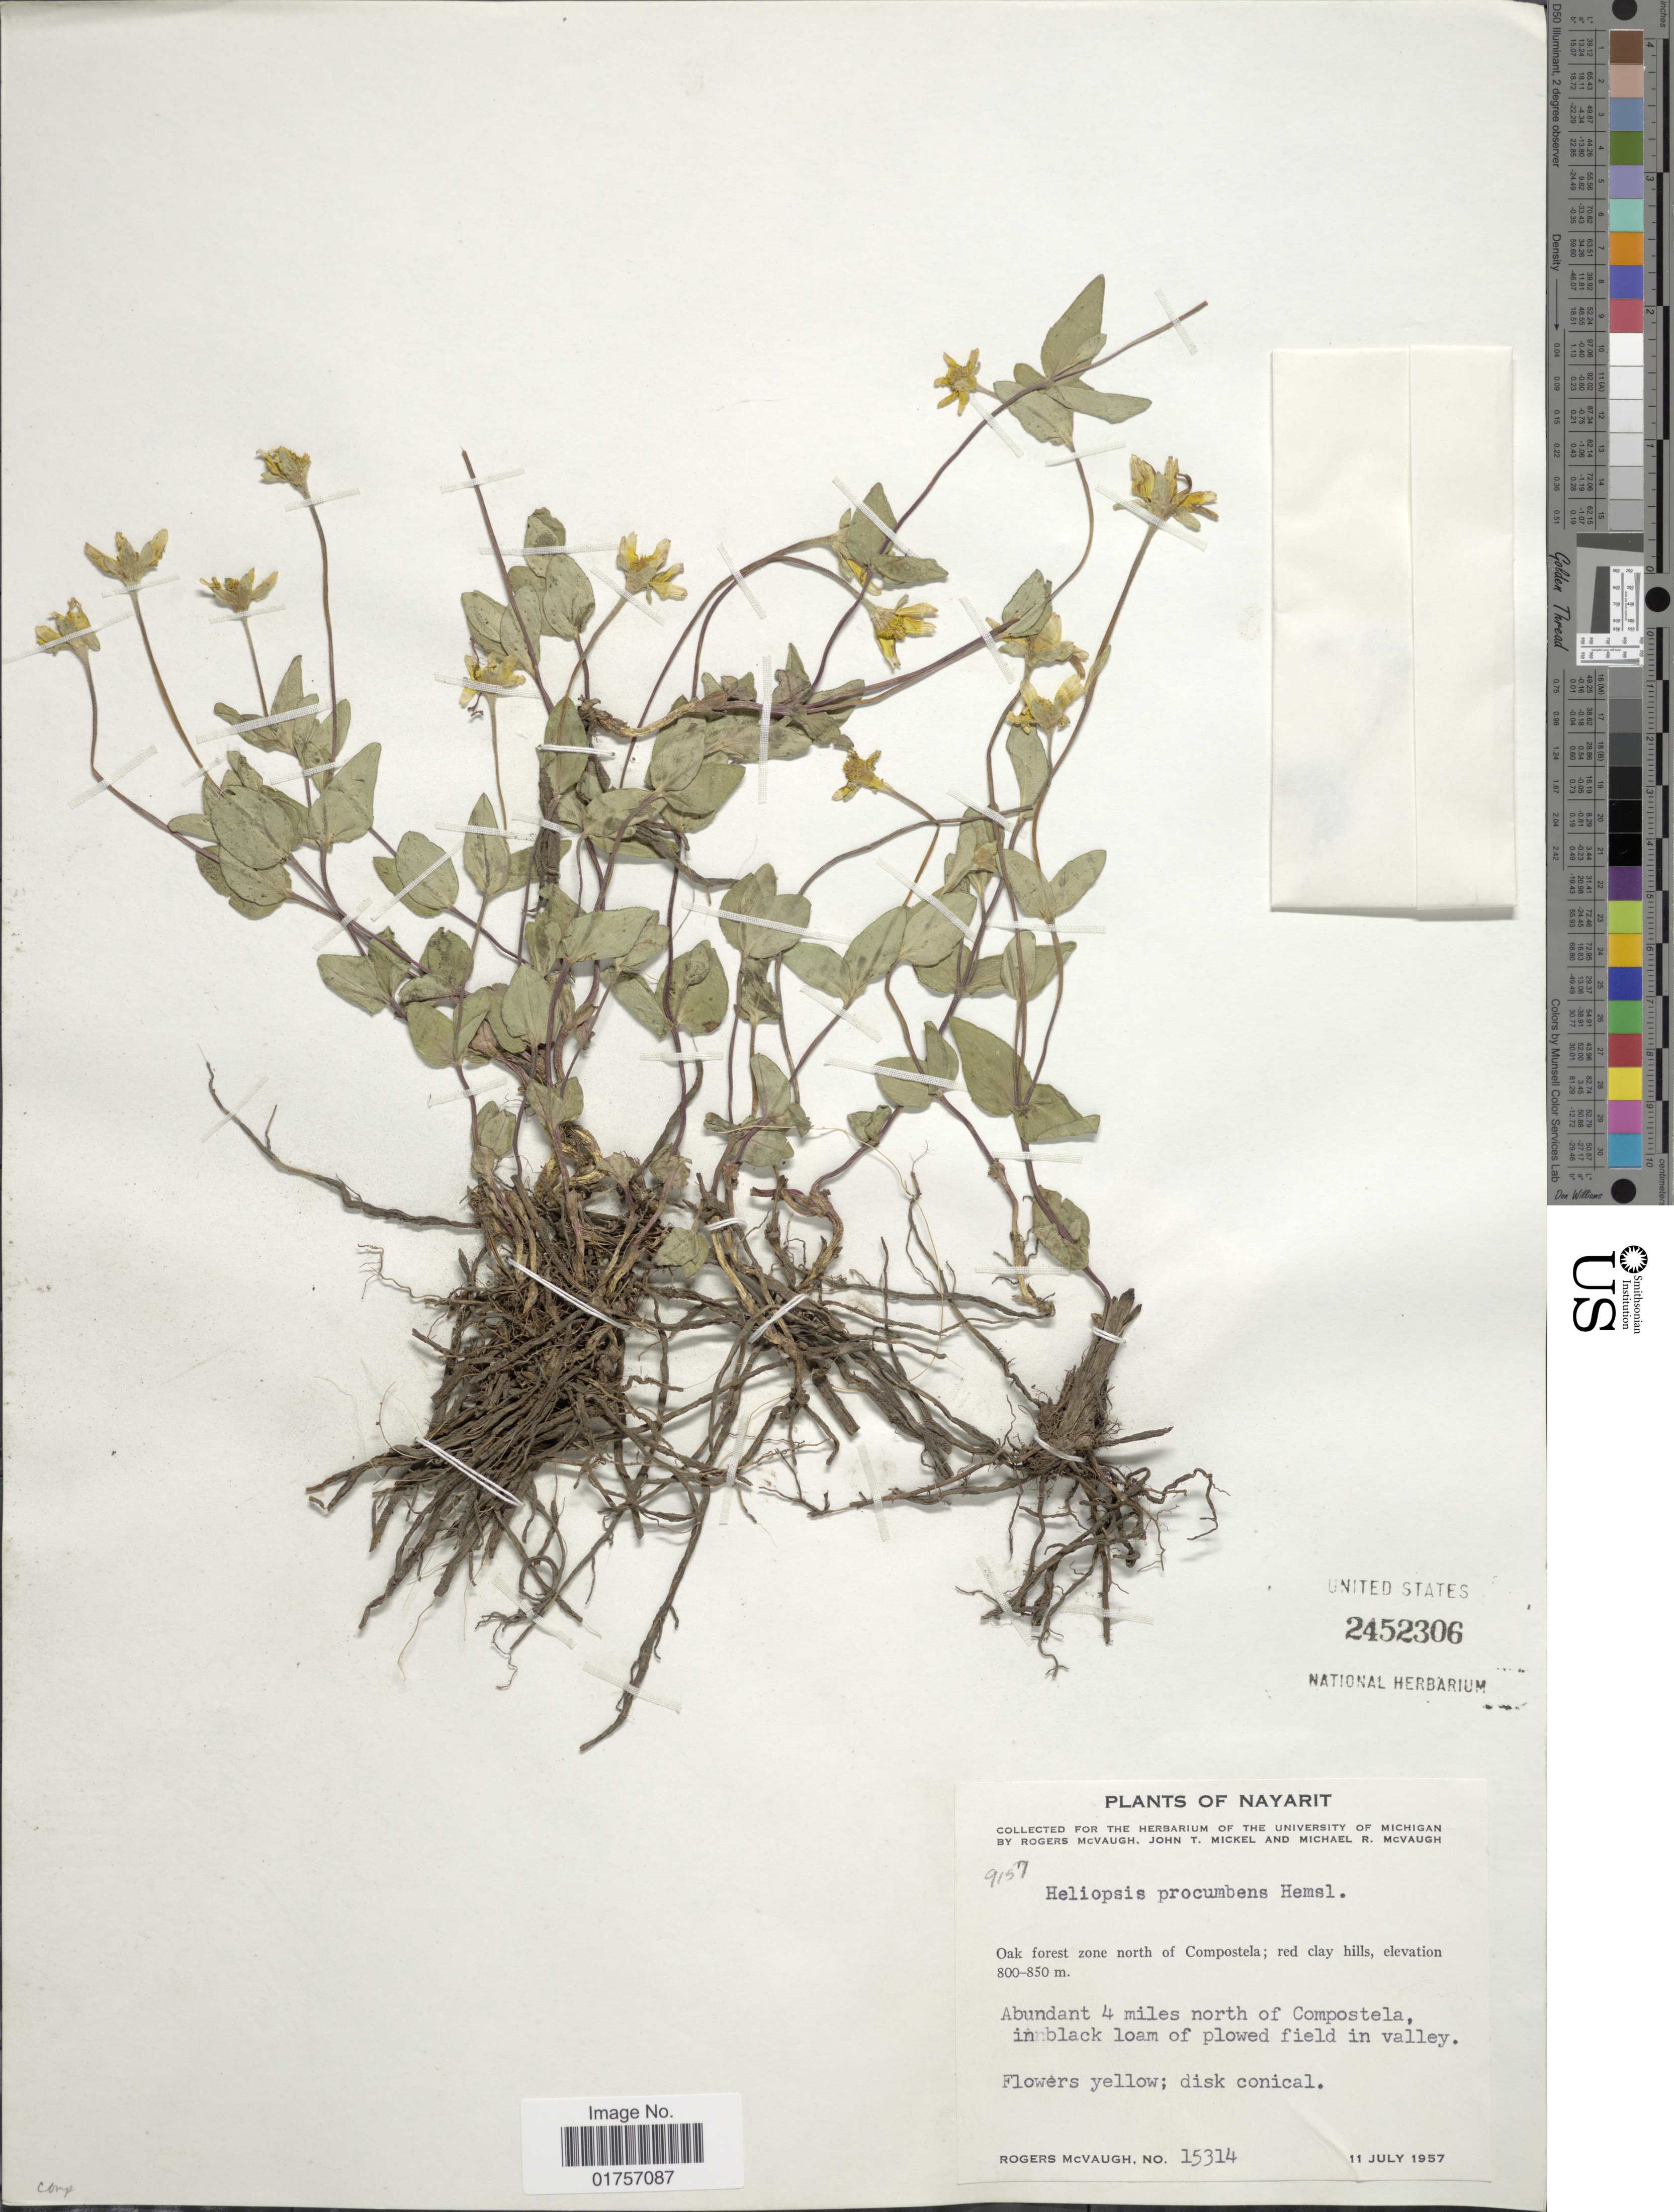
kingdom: Plantae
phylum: Tracheophyta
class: Magnoliopsida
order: Asterales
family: Asteraceae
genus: Heliopsis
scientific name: Heliopsis procumbens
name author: Hemsl.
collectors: R. McVaugh, J. T. Mickel & M. R. McVaugh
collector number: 15314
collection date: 1957-07-11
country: Mexico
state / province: Nayarit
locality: Oak forest zone north of Compostela. 4 miles north of Compostela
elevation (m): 800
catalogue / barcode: US 2452306